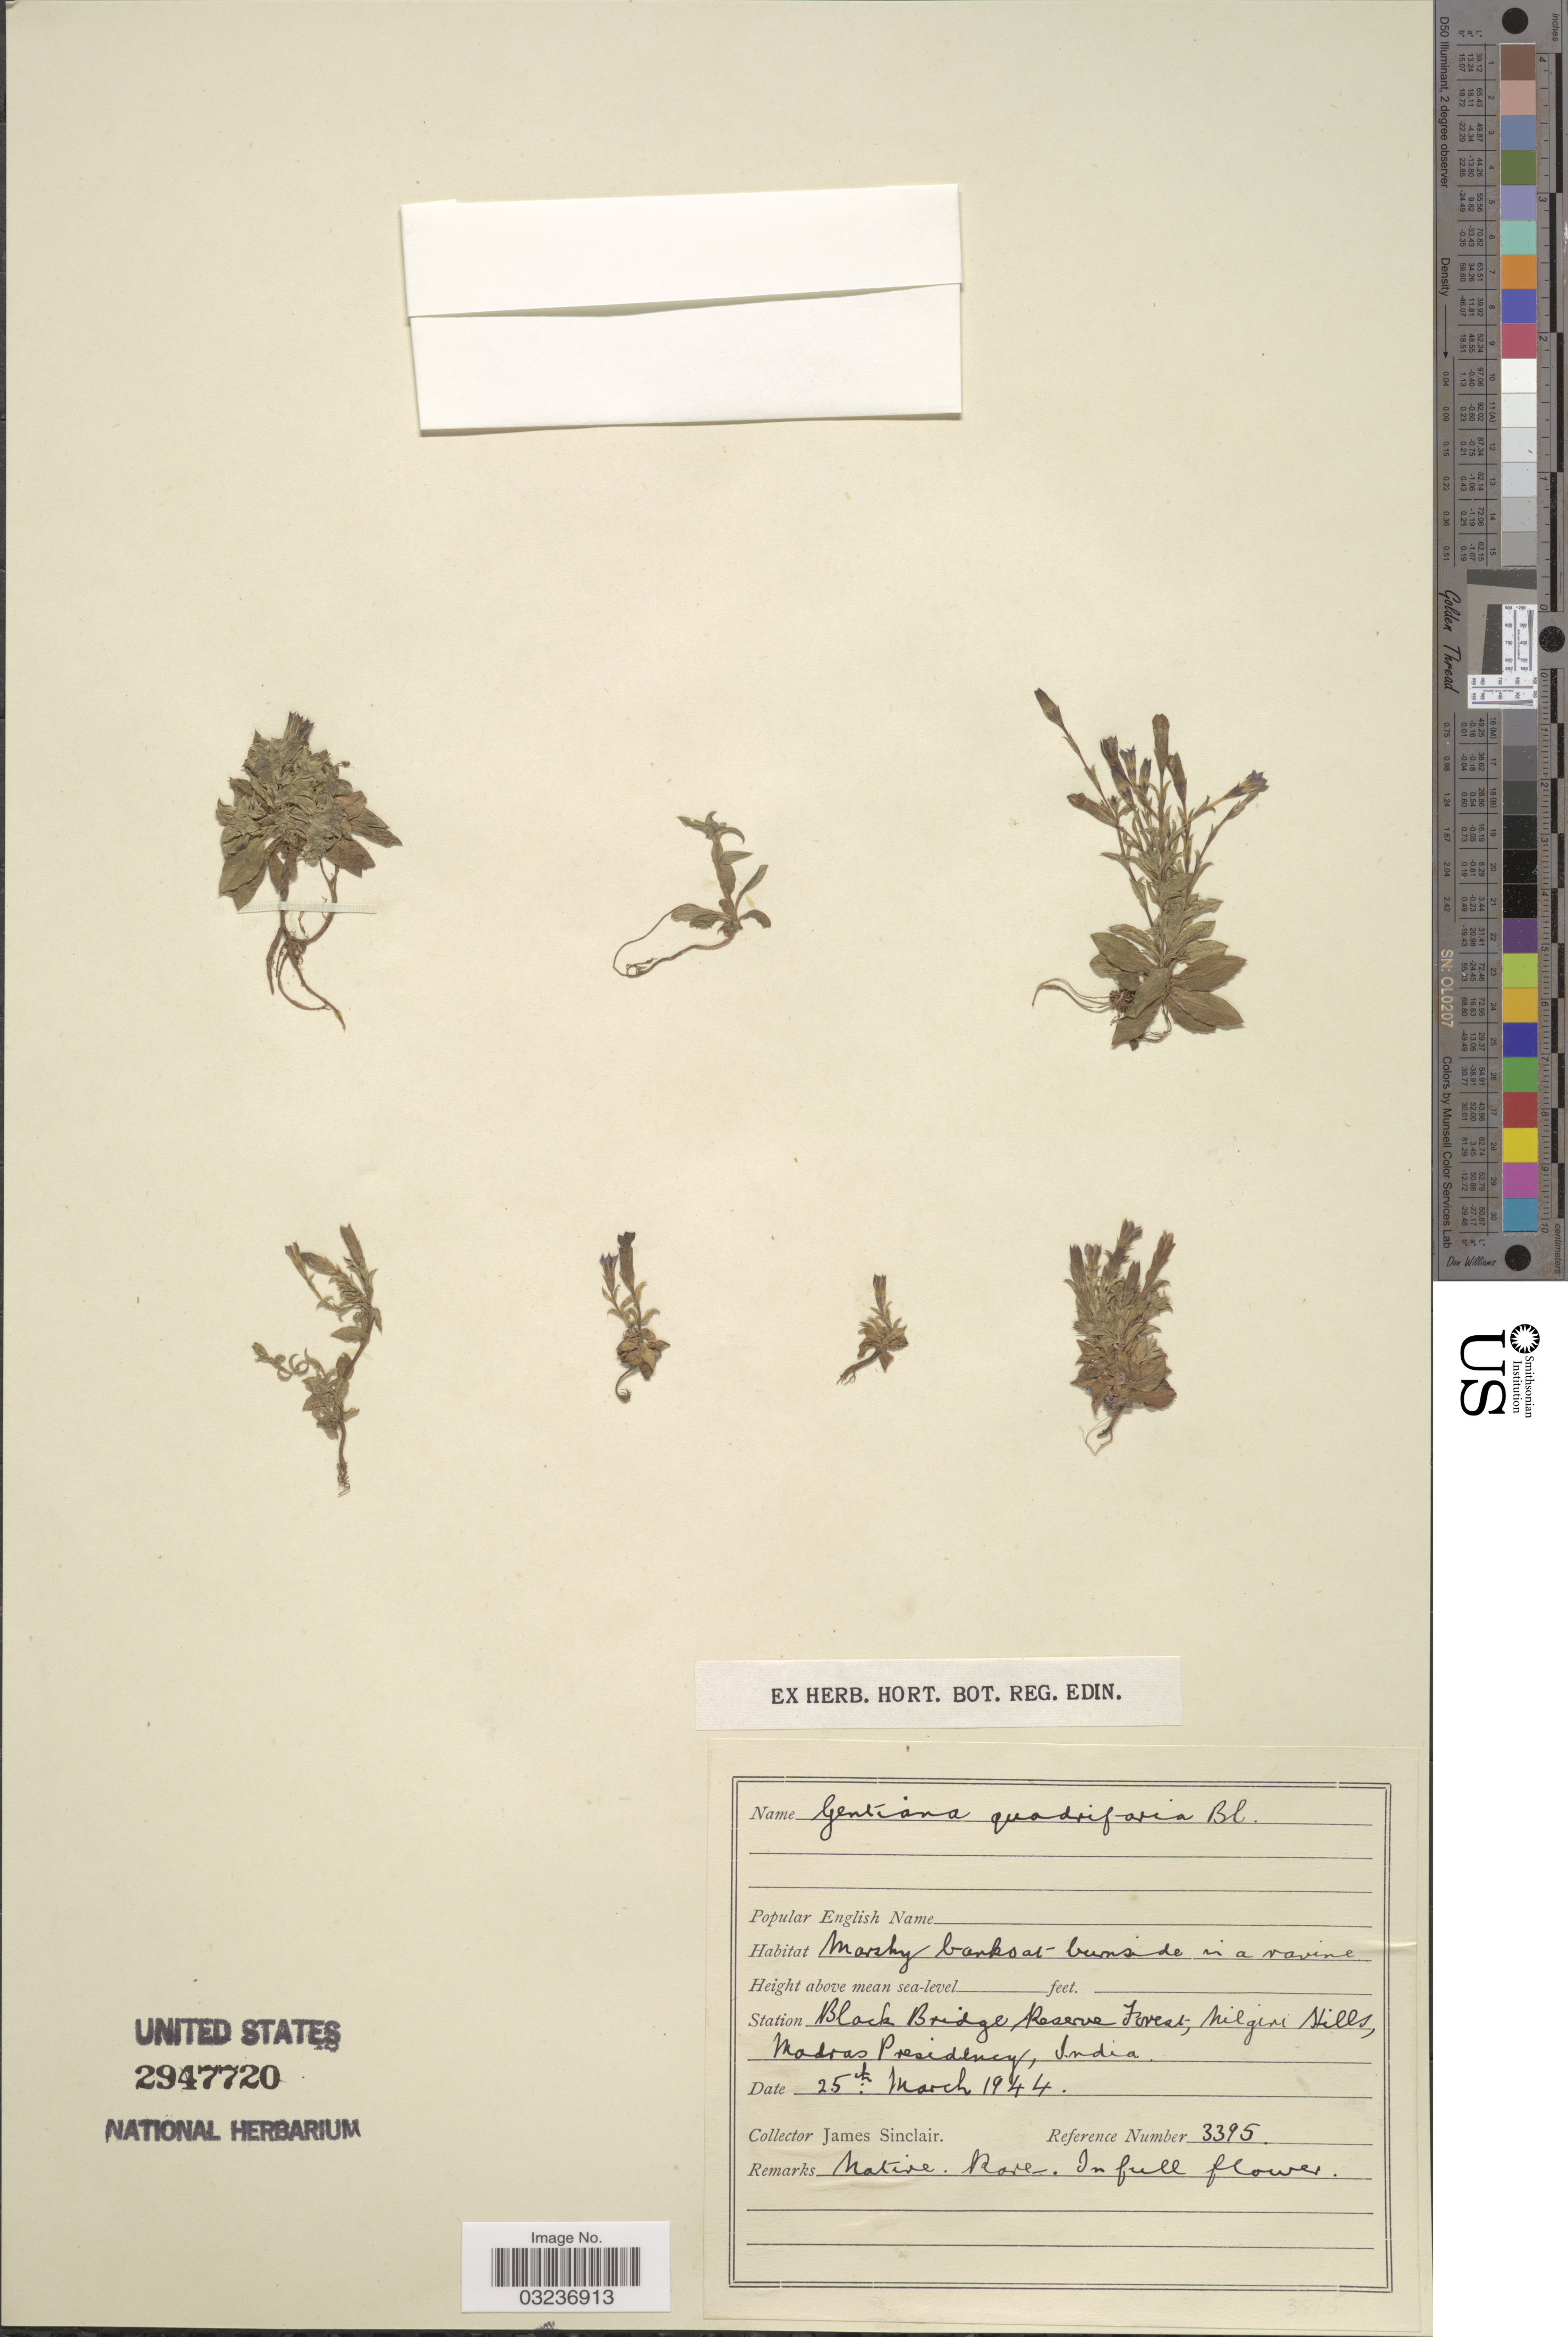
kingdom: Plantae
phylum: Tracheophyta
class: Magnoliopsida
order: Gentianales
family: Gentianaceae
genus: Gentiana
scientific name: Gentiana quadrifaria var. quadrifaria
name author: Blume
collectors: J. Sinclair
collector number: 3395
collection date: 1944-03-25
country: India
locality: Station Black Bridge Reserve Forest, Nilgiri Hills, Madras Presidency, India.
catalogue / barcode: US 2947720